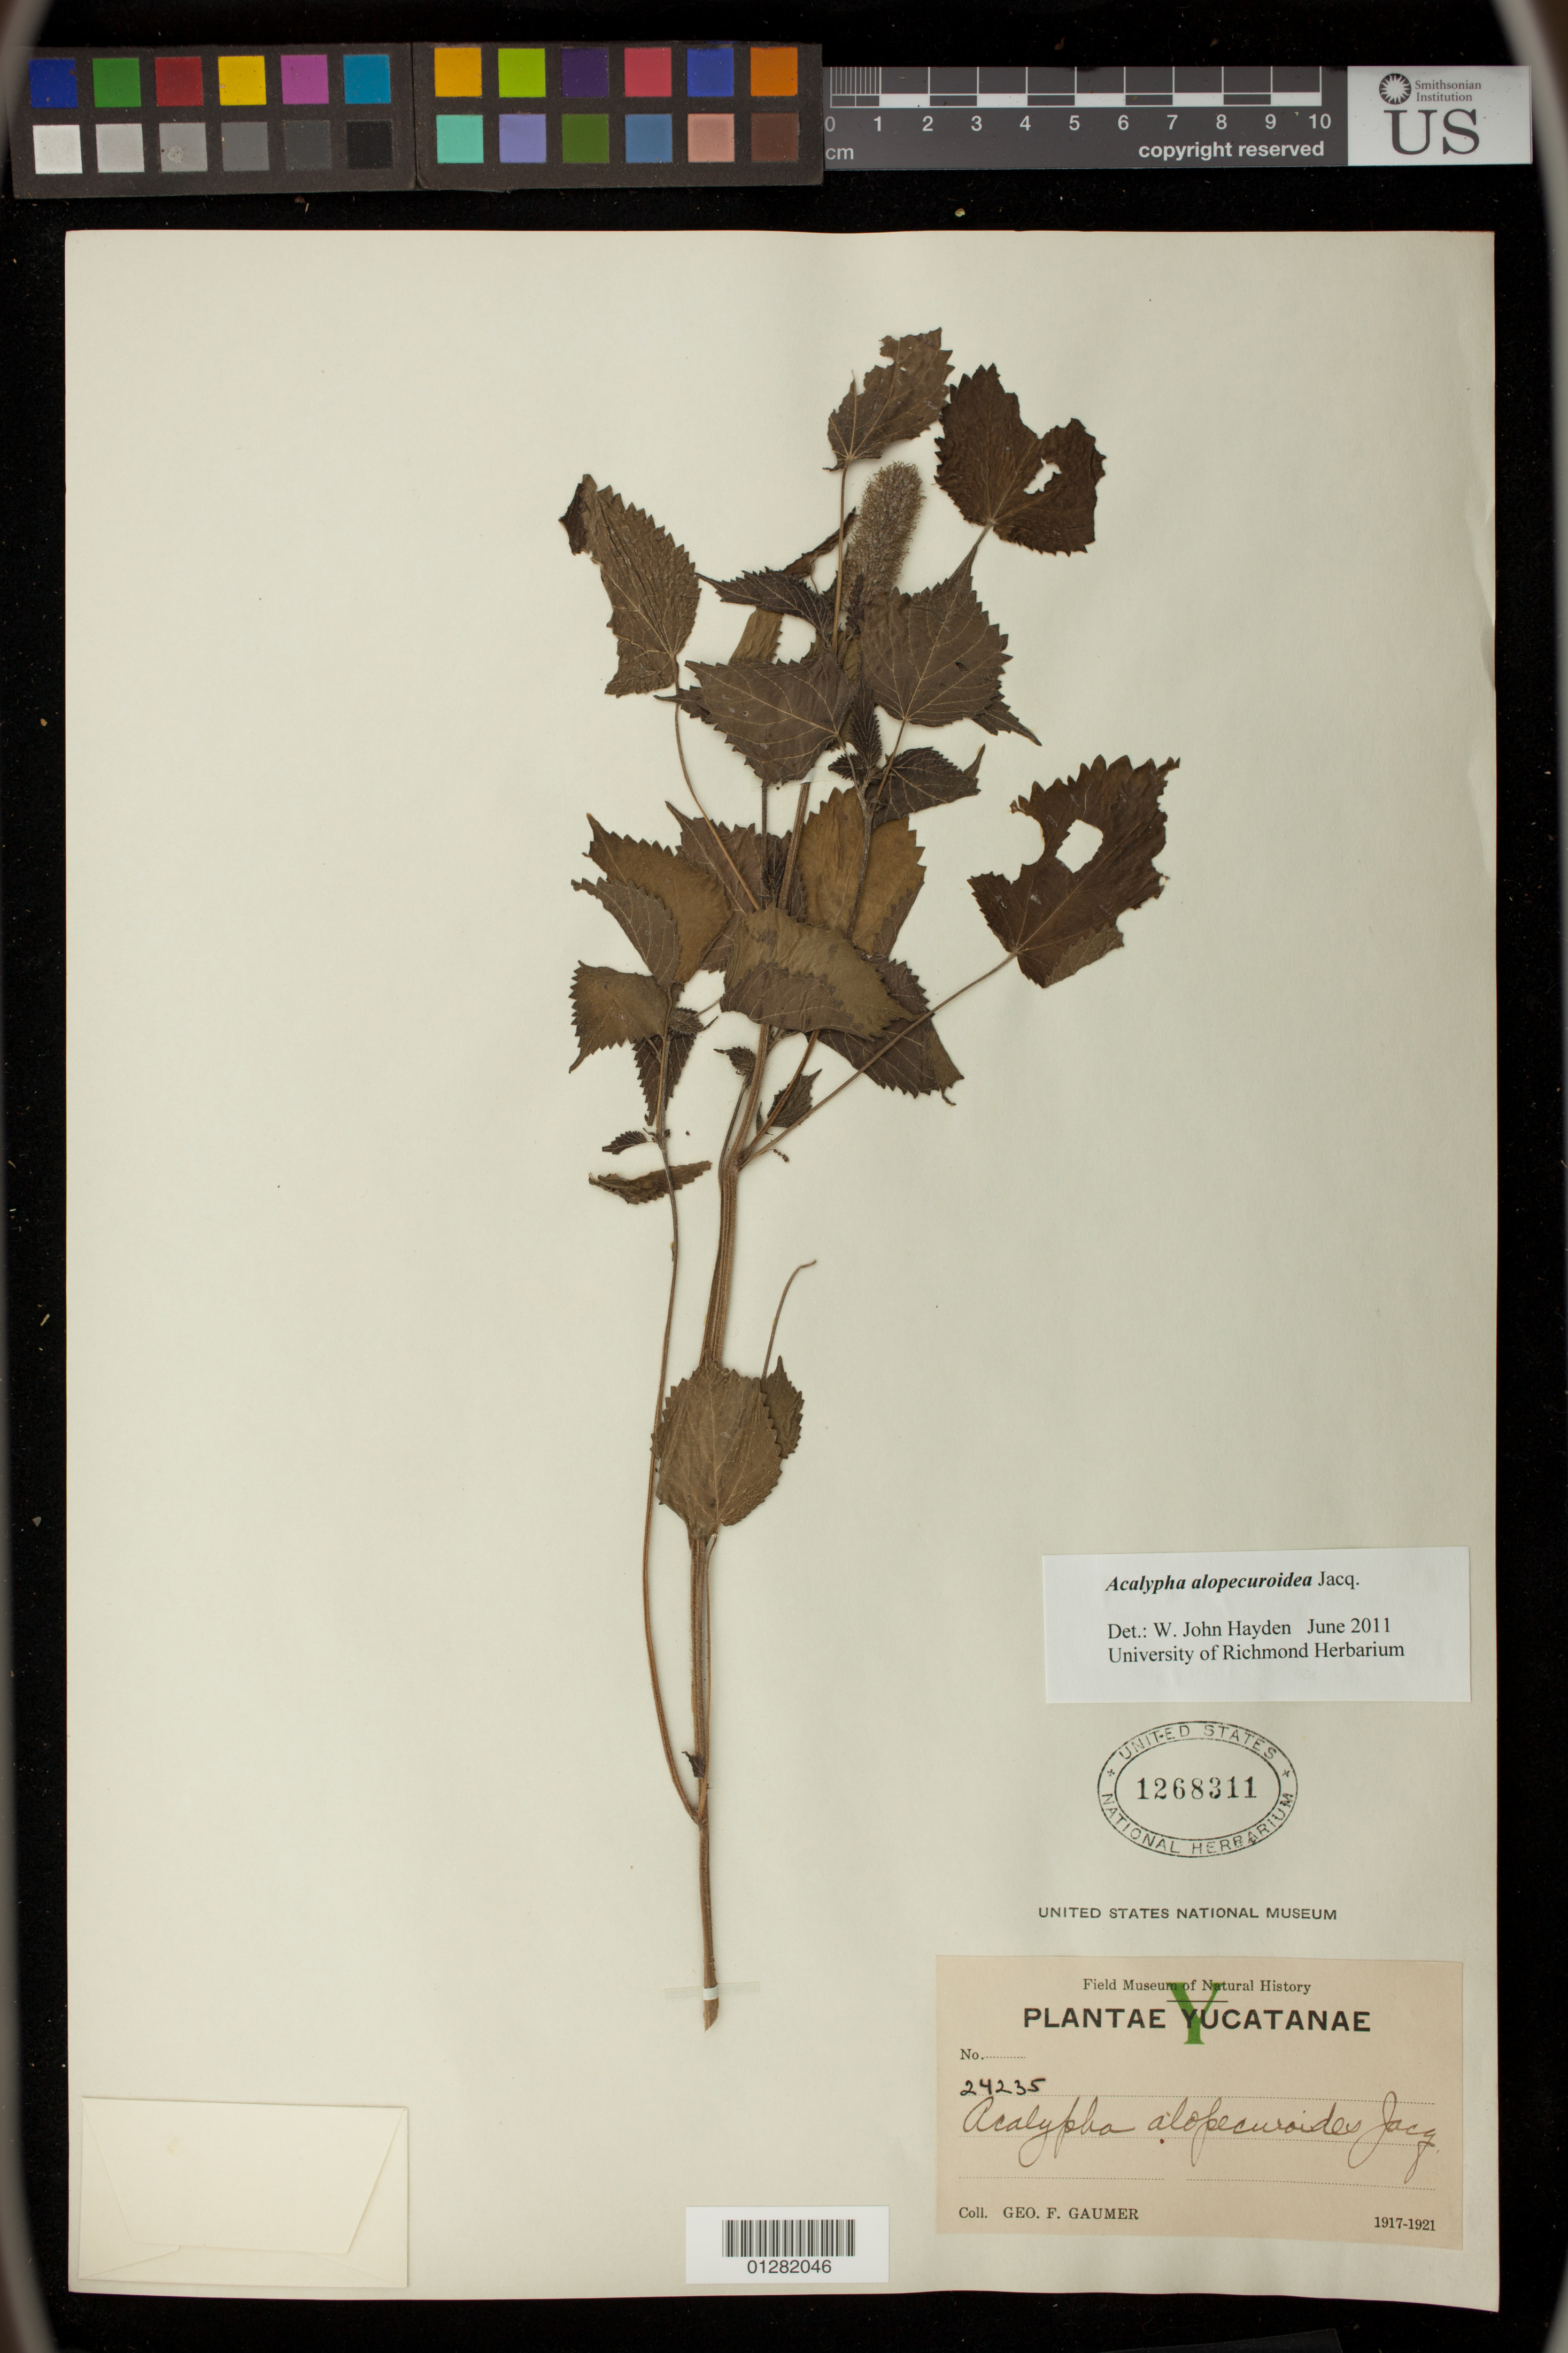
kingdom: Plantae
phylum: Tracheophyta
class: Magnoliopsida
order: Malpighiales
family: Euphorbiaceae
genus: Acalypha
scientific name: Acalypha alopecuroidea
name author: Jacq.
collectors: G. F. Gaumer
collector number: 24235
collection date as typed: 1917 to -- --- 1921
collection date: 1917/1921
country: Mexico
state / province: Yucatán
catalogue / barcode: US 1268311